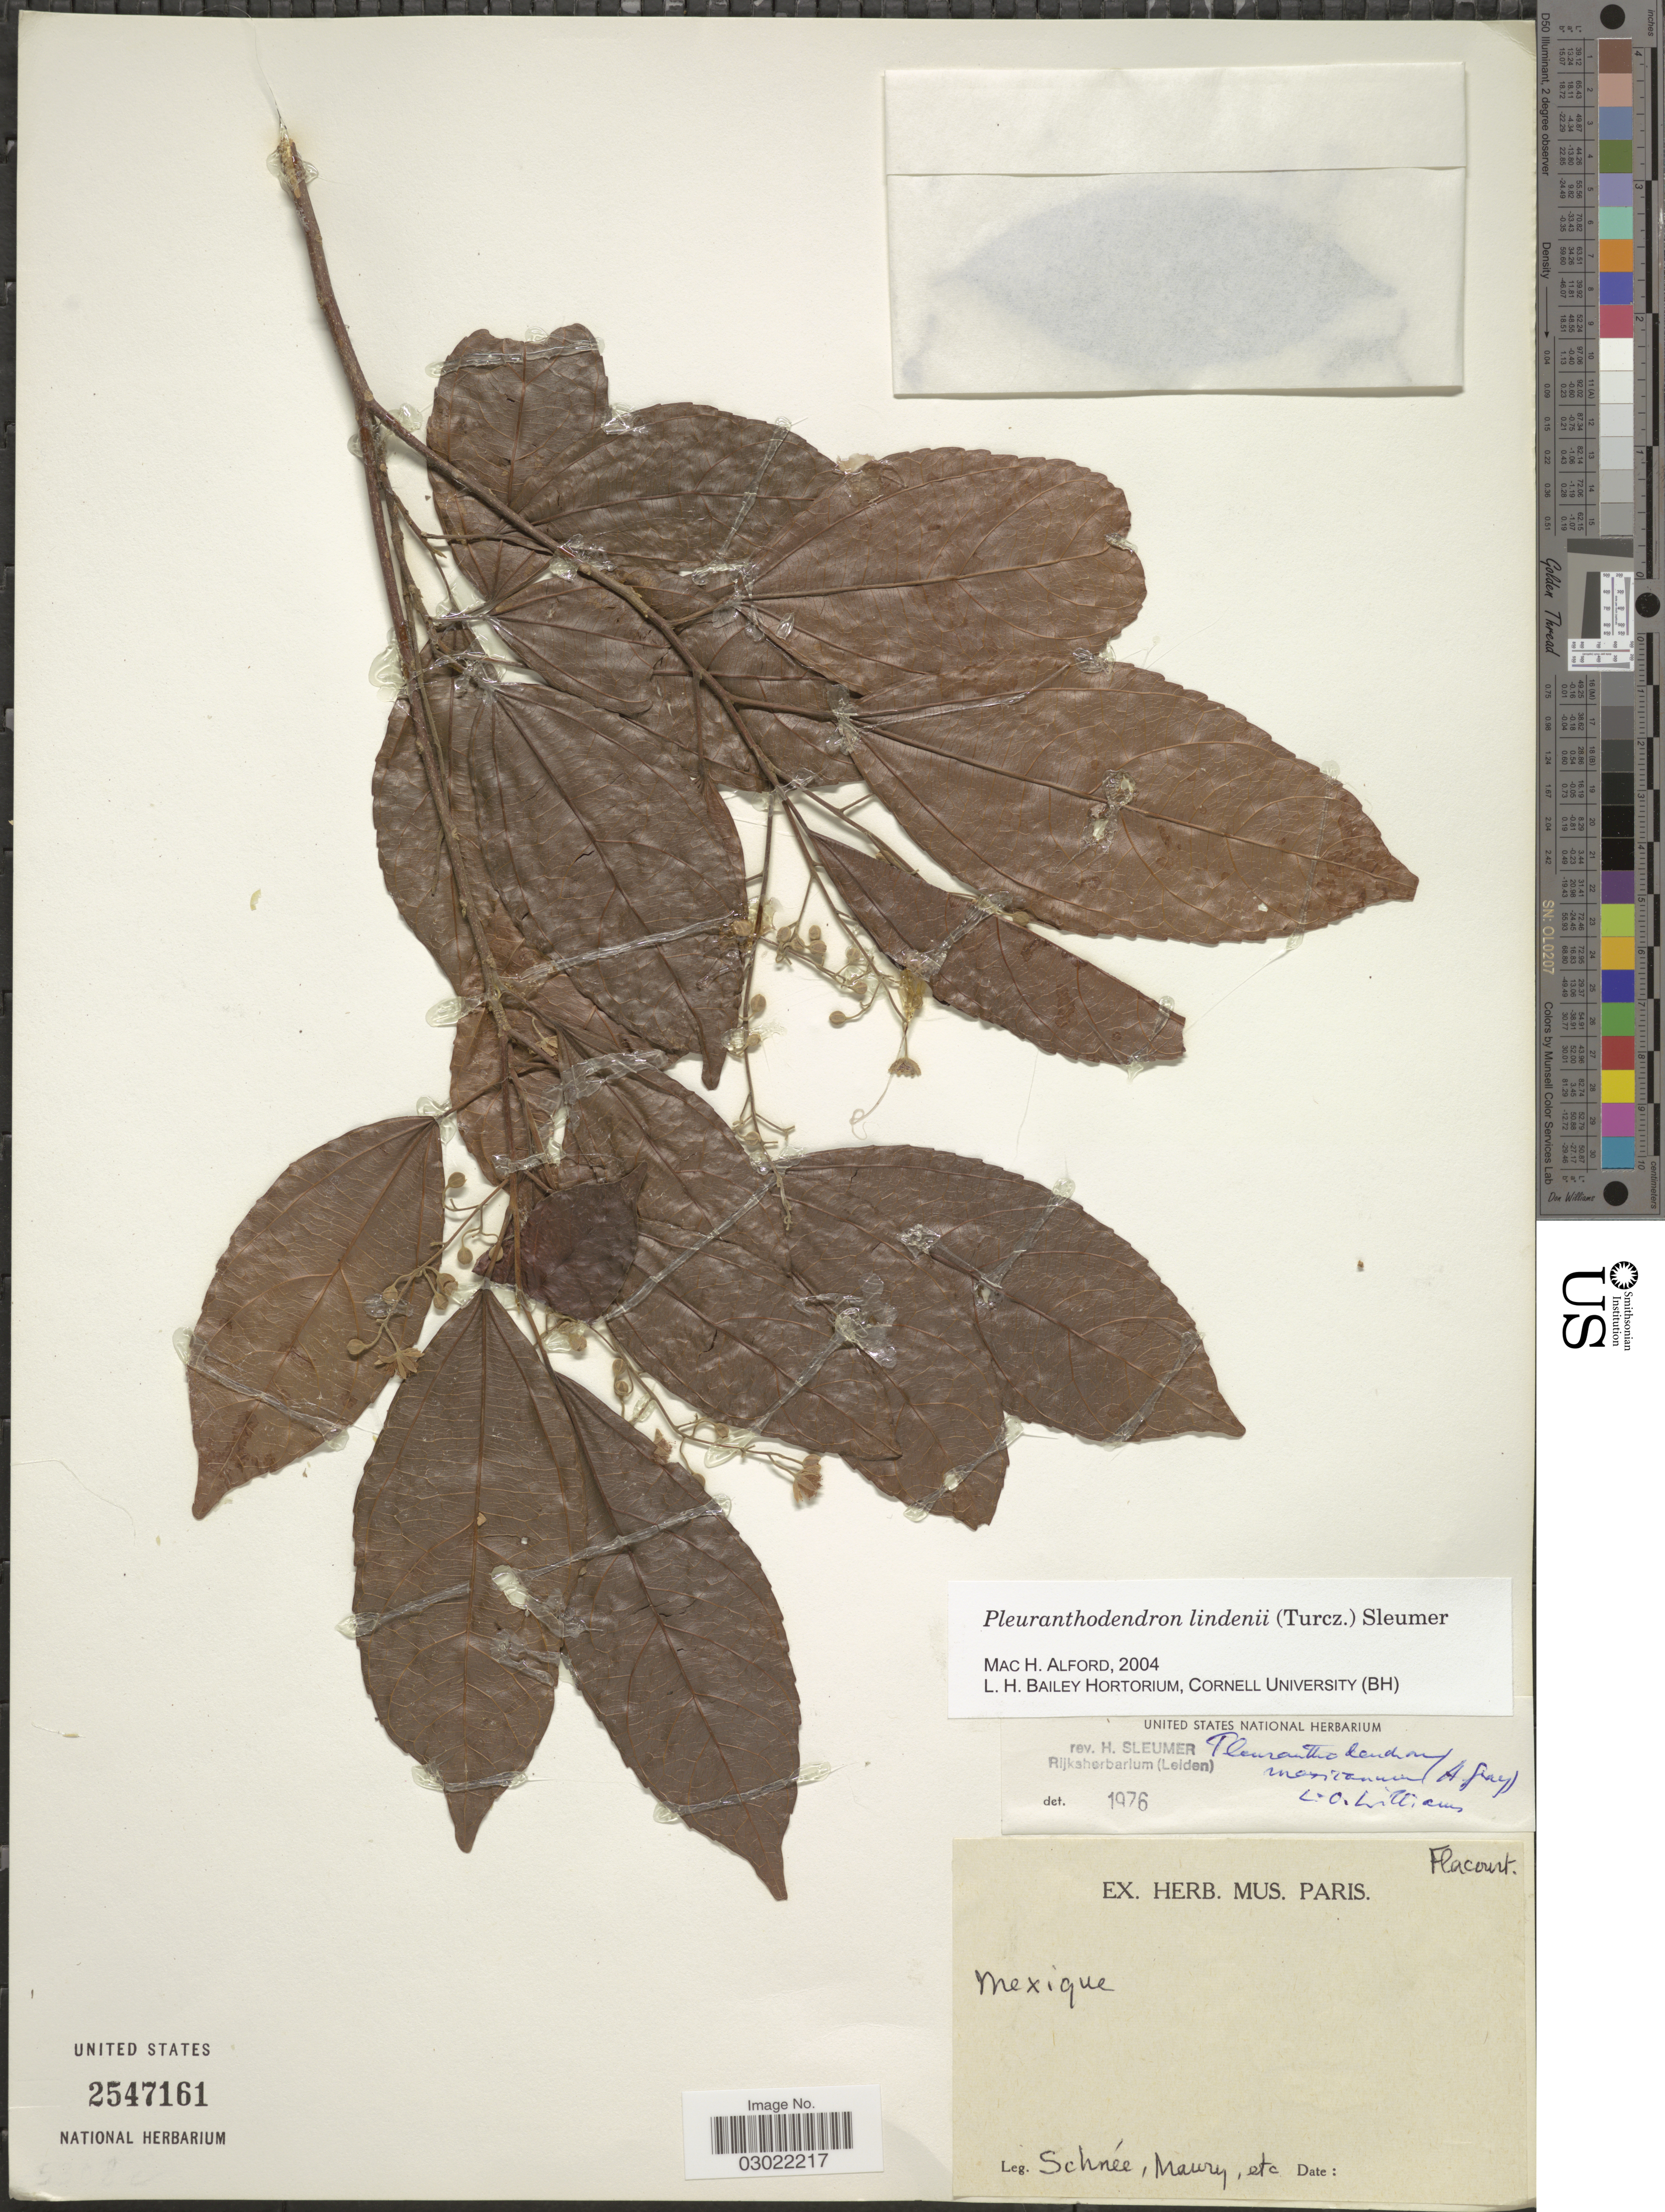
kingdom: Plantae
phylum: Tracheophyta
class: Magnoliopsida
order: Malpighiales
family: Salicaceae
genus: Pleuranthodendron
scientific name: Pleuranthodendron lindenii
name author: (Turcz.) Sleumer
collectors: -- Schnée, Maury, -- & et al.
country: Mexico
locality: Mexique.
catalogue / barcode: US 2547161